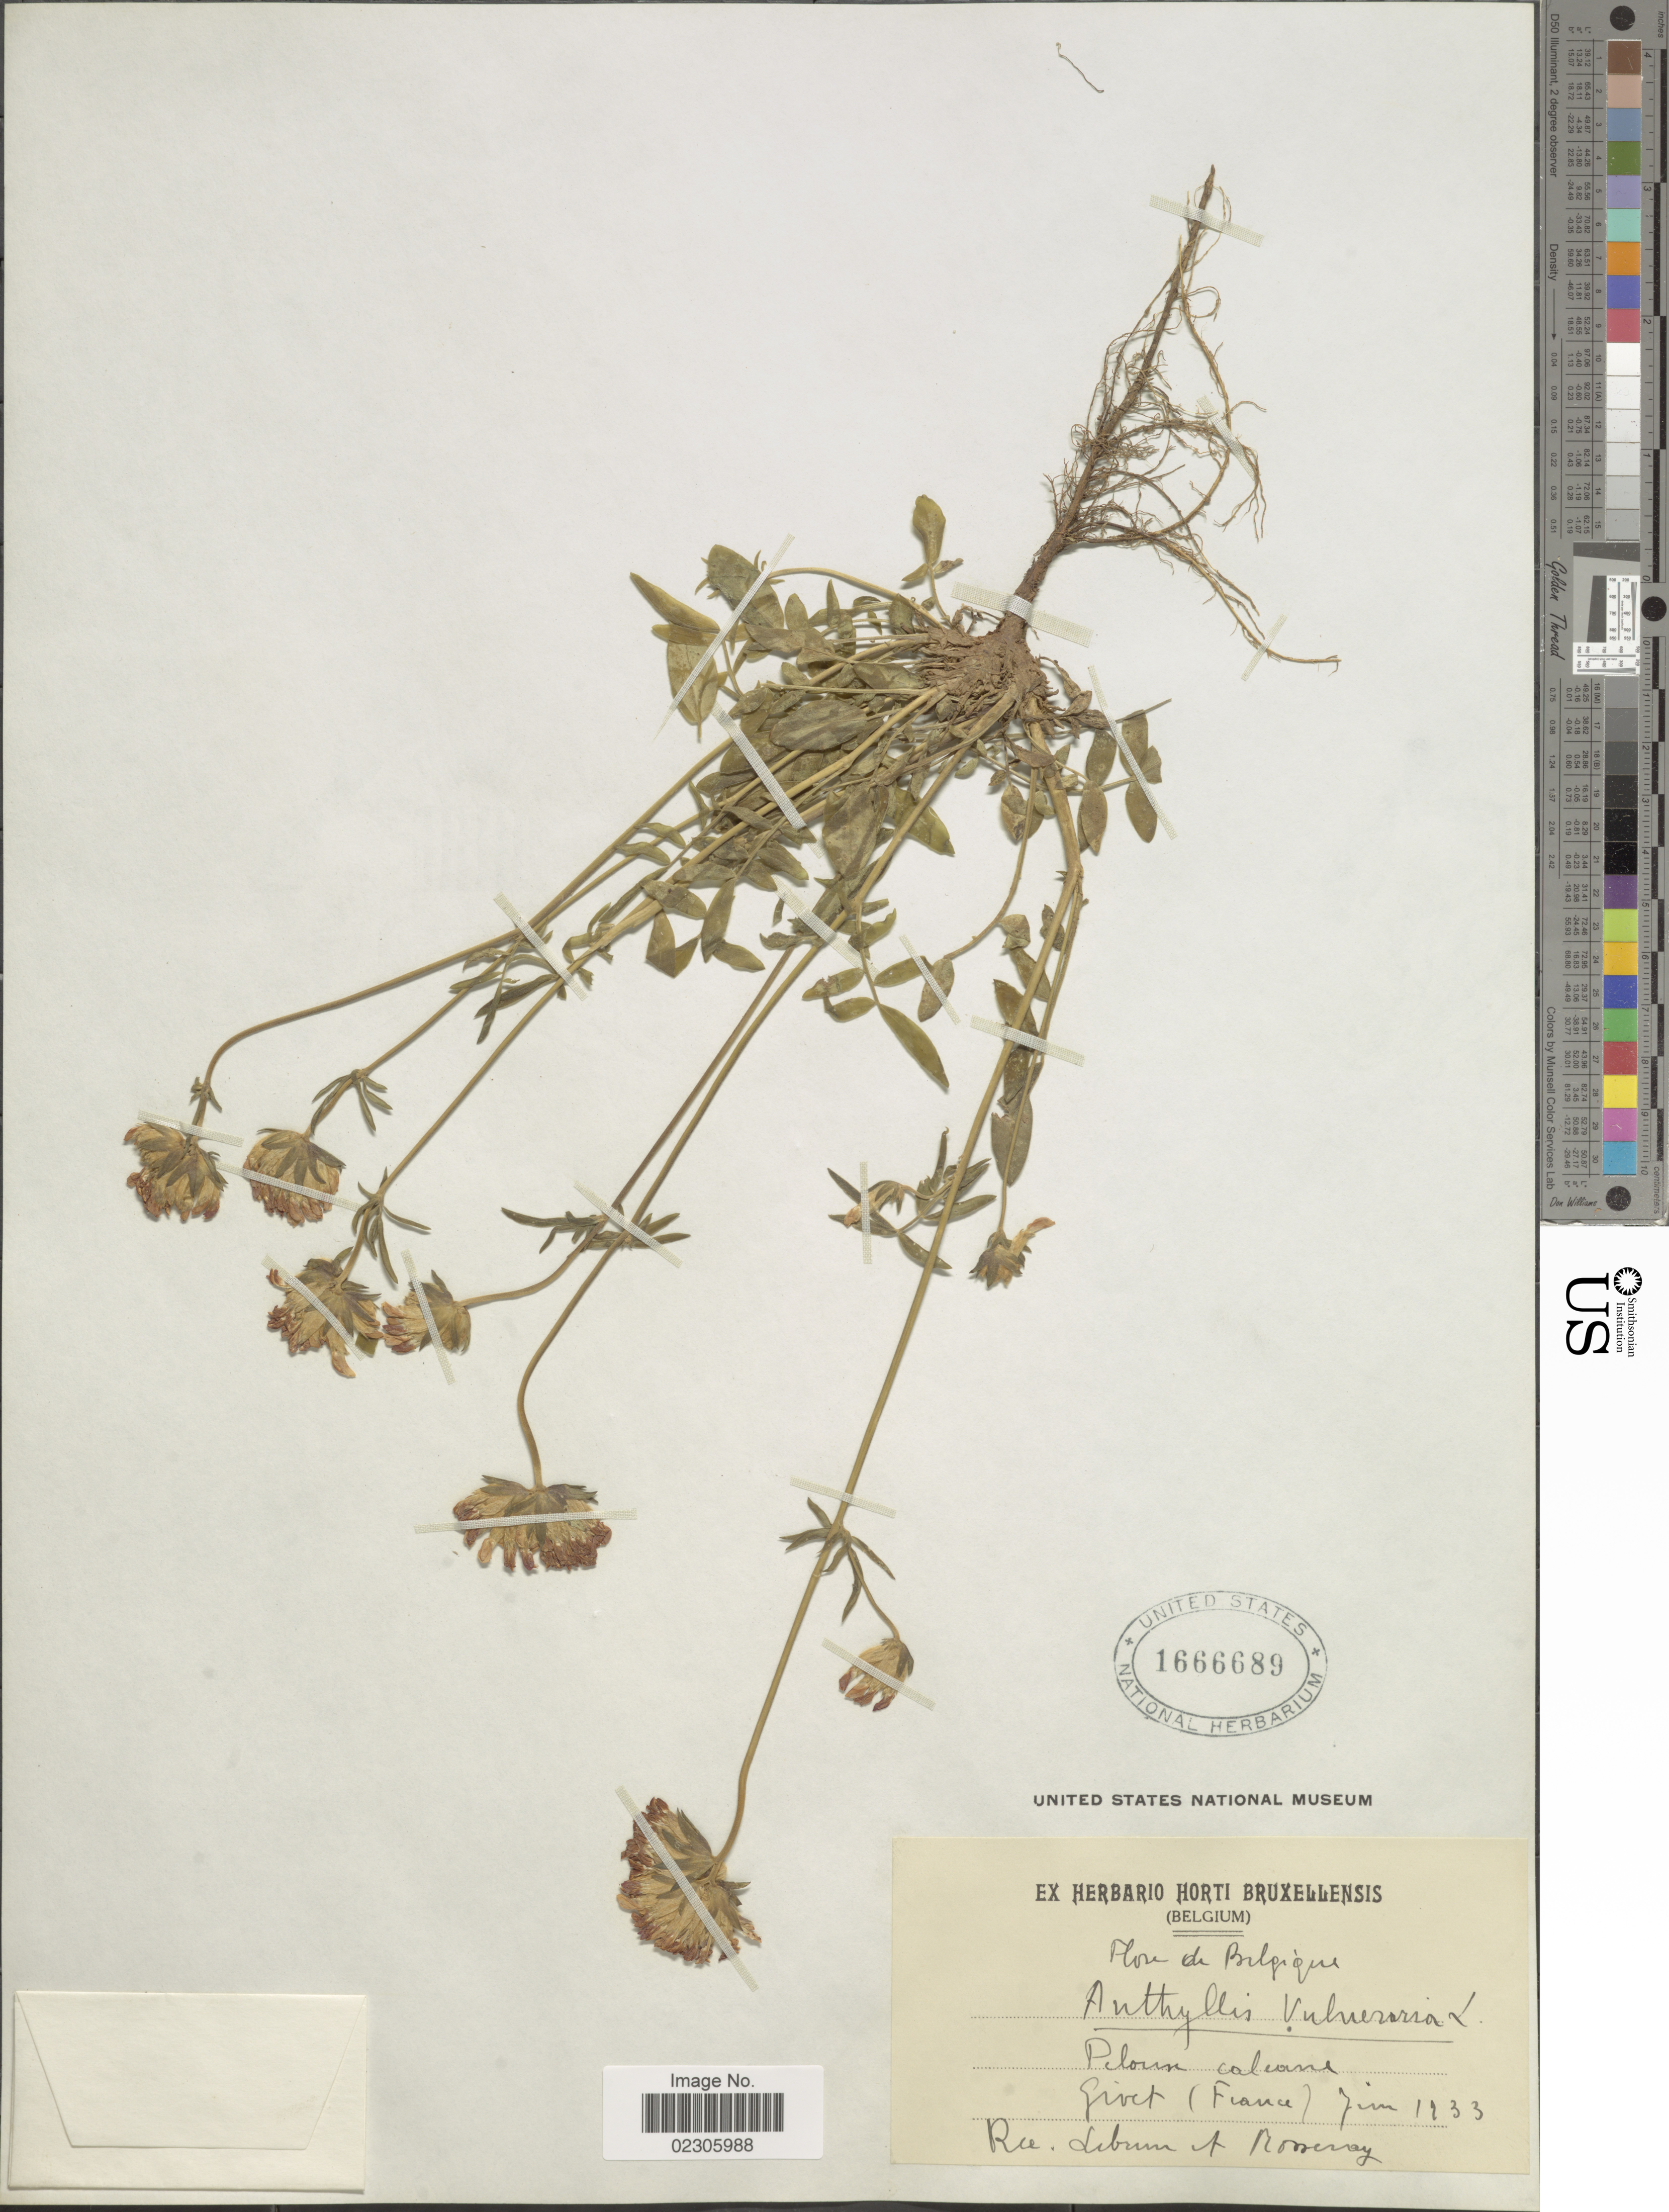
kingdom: Plantae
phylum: Tracheophyta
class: Magnoliopsida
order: Fabales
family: Fabaceae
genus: Anthyllis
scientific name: Anthyllis vulneraria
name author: L.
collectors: ex herb. Horti Bruxellensis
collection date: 1933-06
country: France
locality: Givet [interpreted] (France)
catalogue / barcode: US 1666689